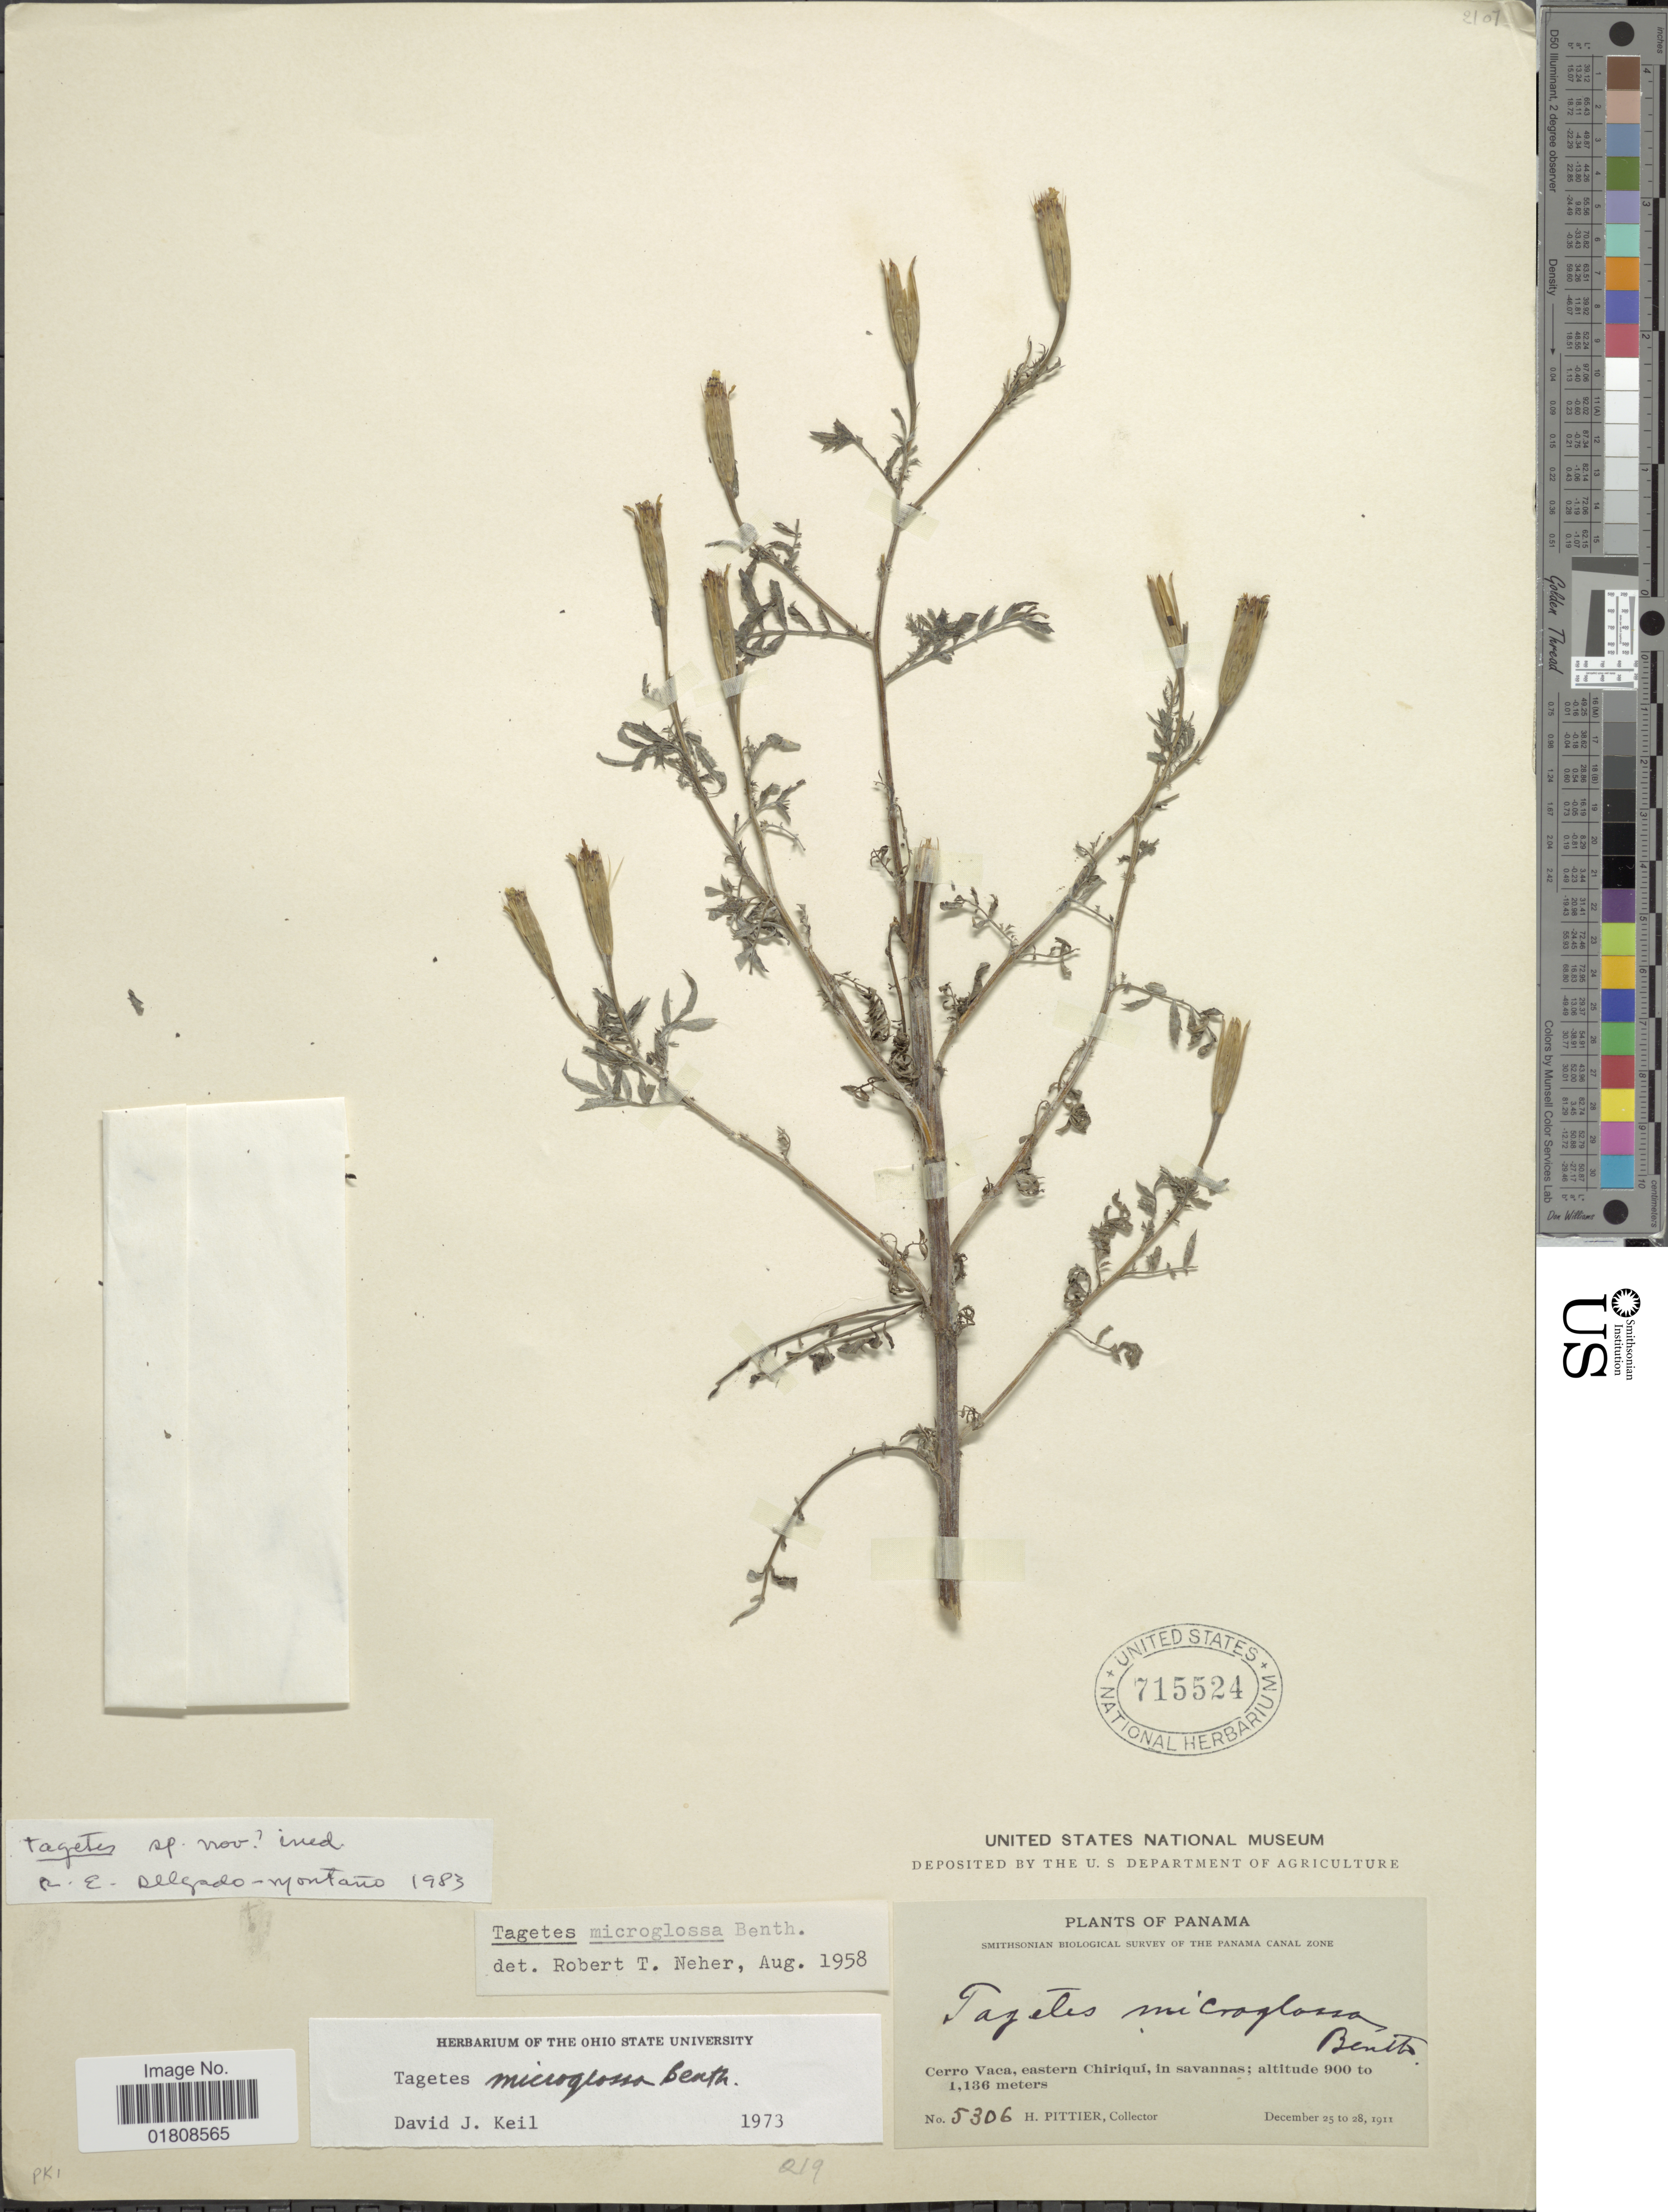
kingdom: Plantae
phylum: Tracheophyta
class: Magnoliopsida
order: Asterales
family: Asteraceae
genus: Tagetes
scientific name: Tagetes sp.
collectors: H. F. Pittier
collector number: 5306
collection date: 1911-12-25/1911-12-28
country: Panama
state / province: Chiriqui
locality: Cerro Vaca, eastern Chiriqui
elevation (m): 900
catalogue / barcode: US 715524